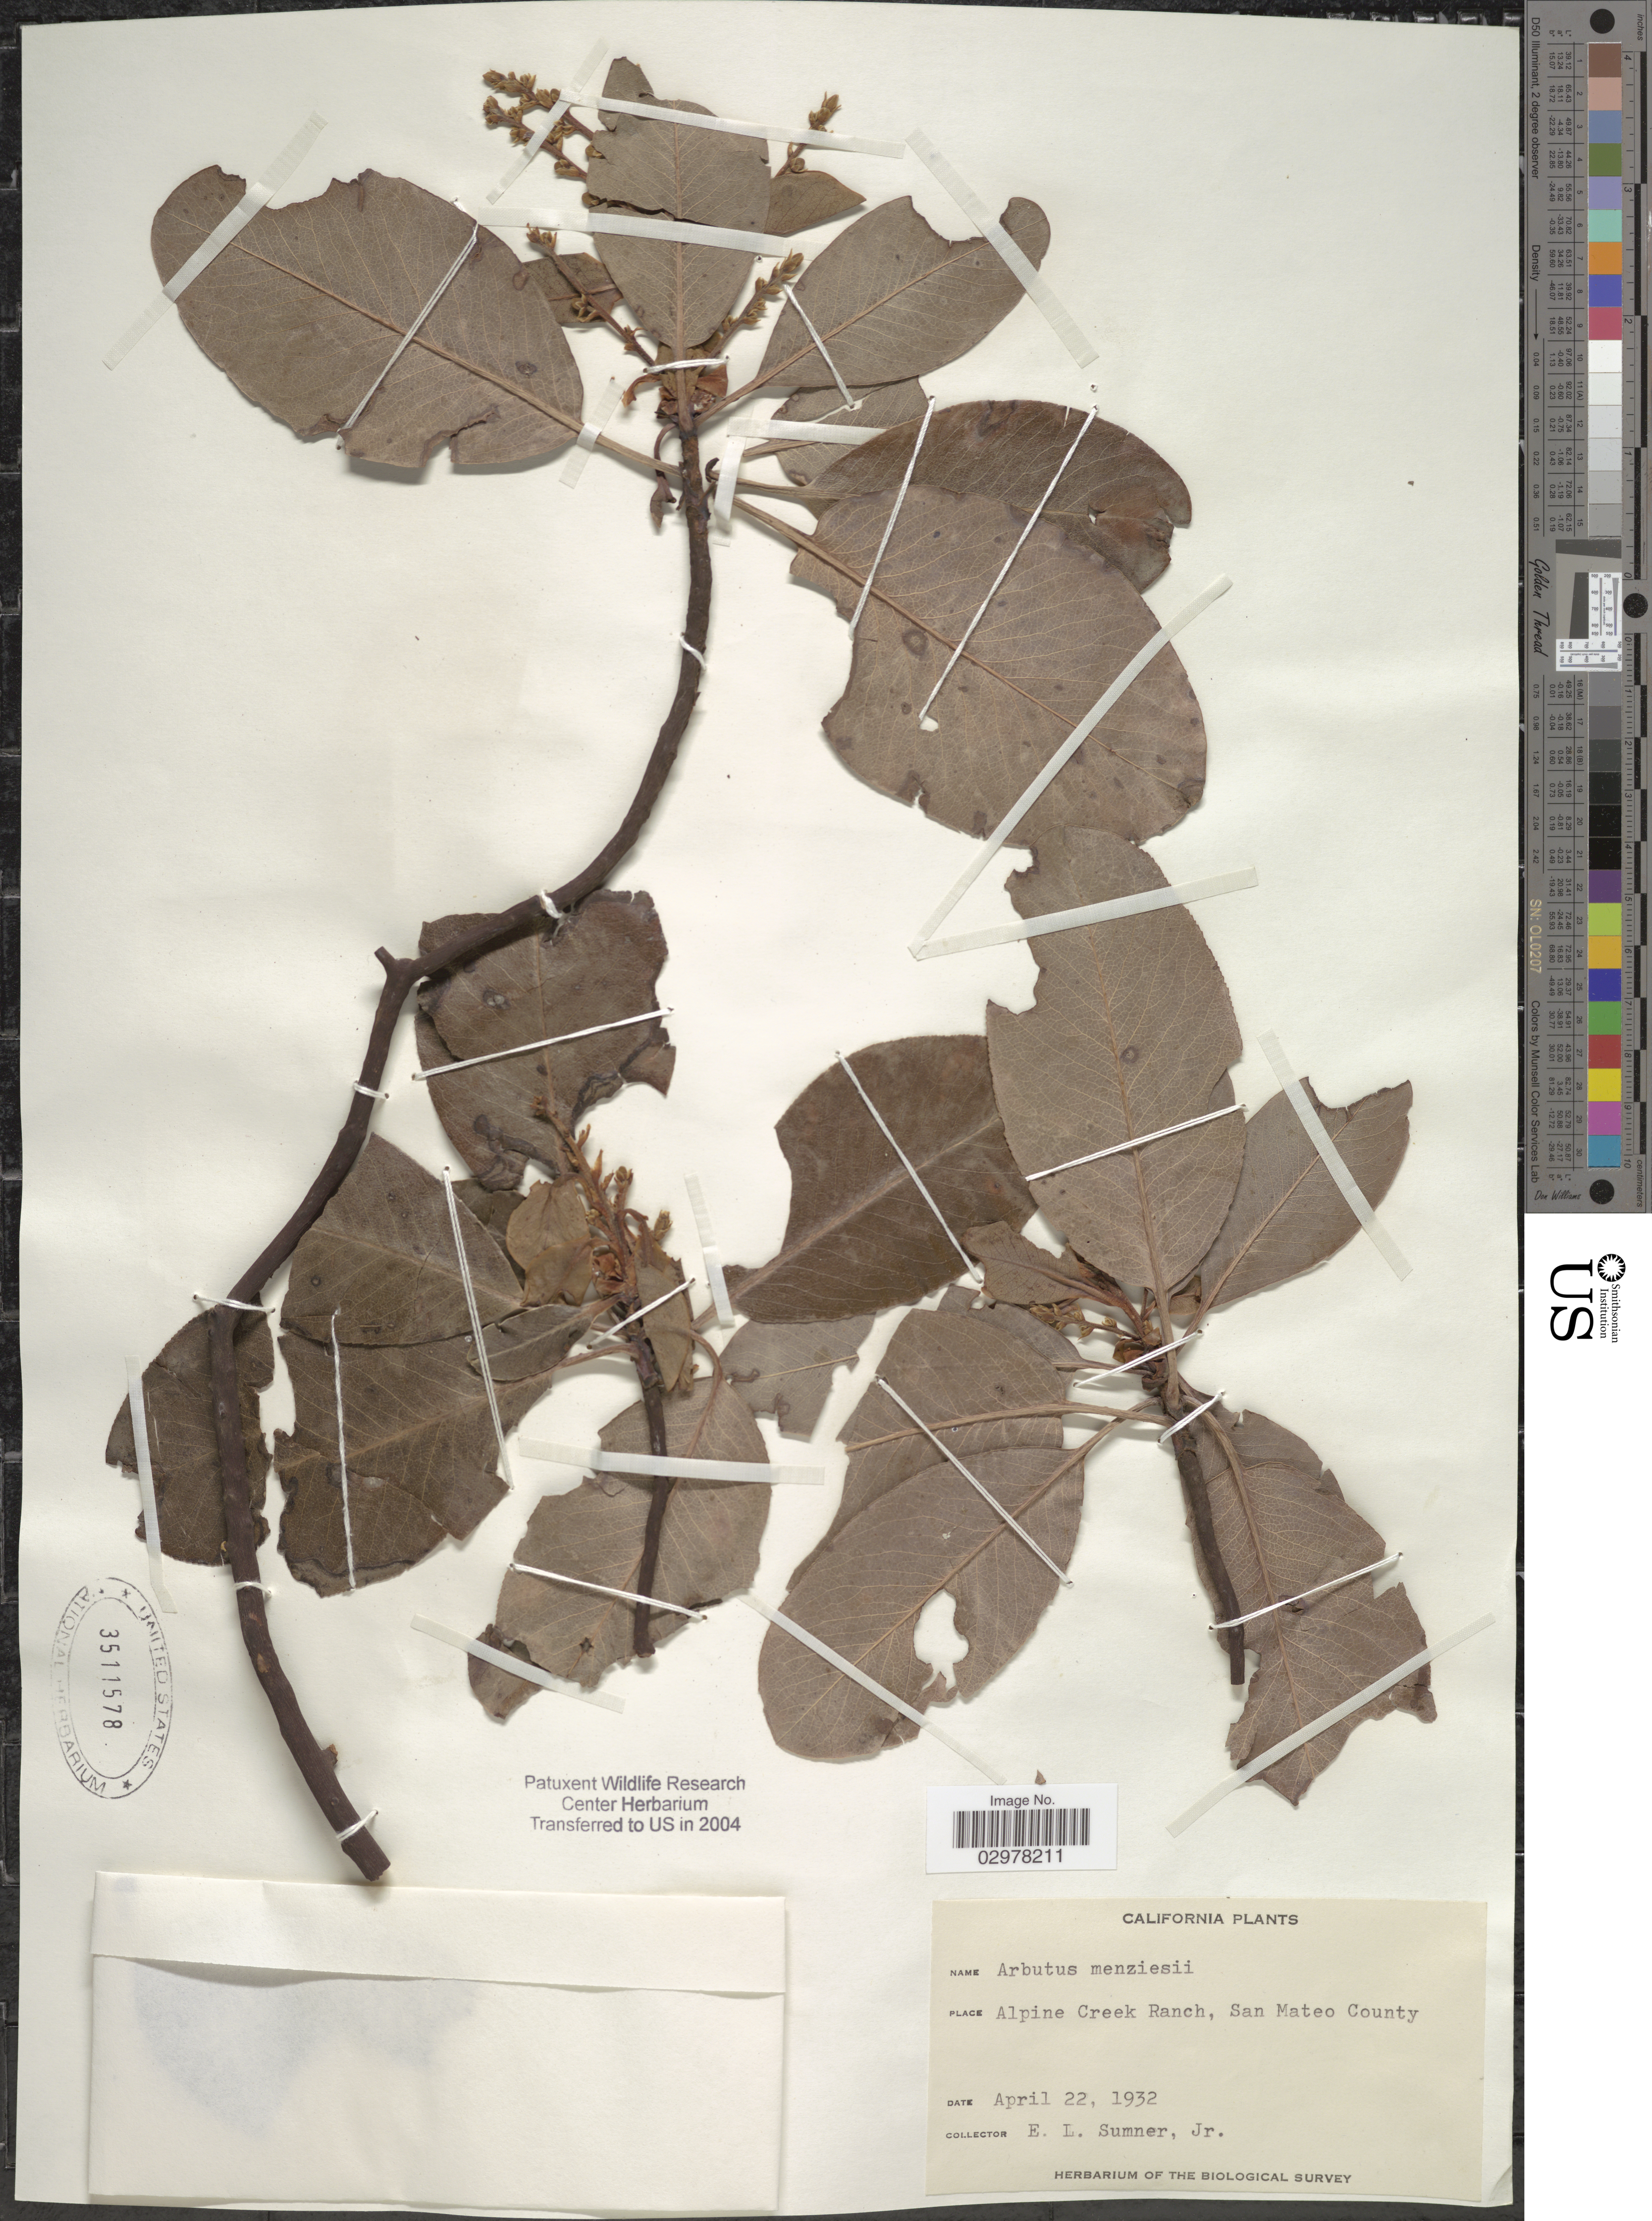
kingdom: Plantae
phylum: Tracheophyta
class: Magnoliopsida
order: Ericales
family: Ericaceae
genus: Arbutus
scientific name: Arbutus menziesii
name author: Pursh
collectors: E. Sumner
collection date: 1932-04-22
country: United States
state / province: California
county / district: San Mateo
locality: Alpine Creek Ranch, San Mateo County.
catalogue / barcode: US 3511578